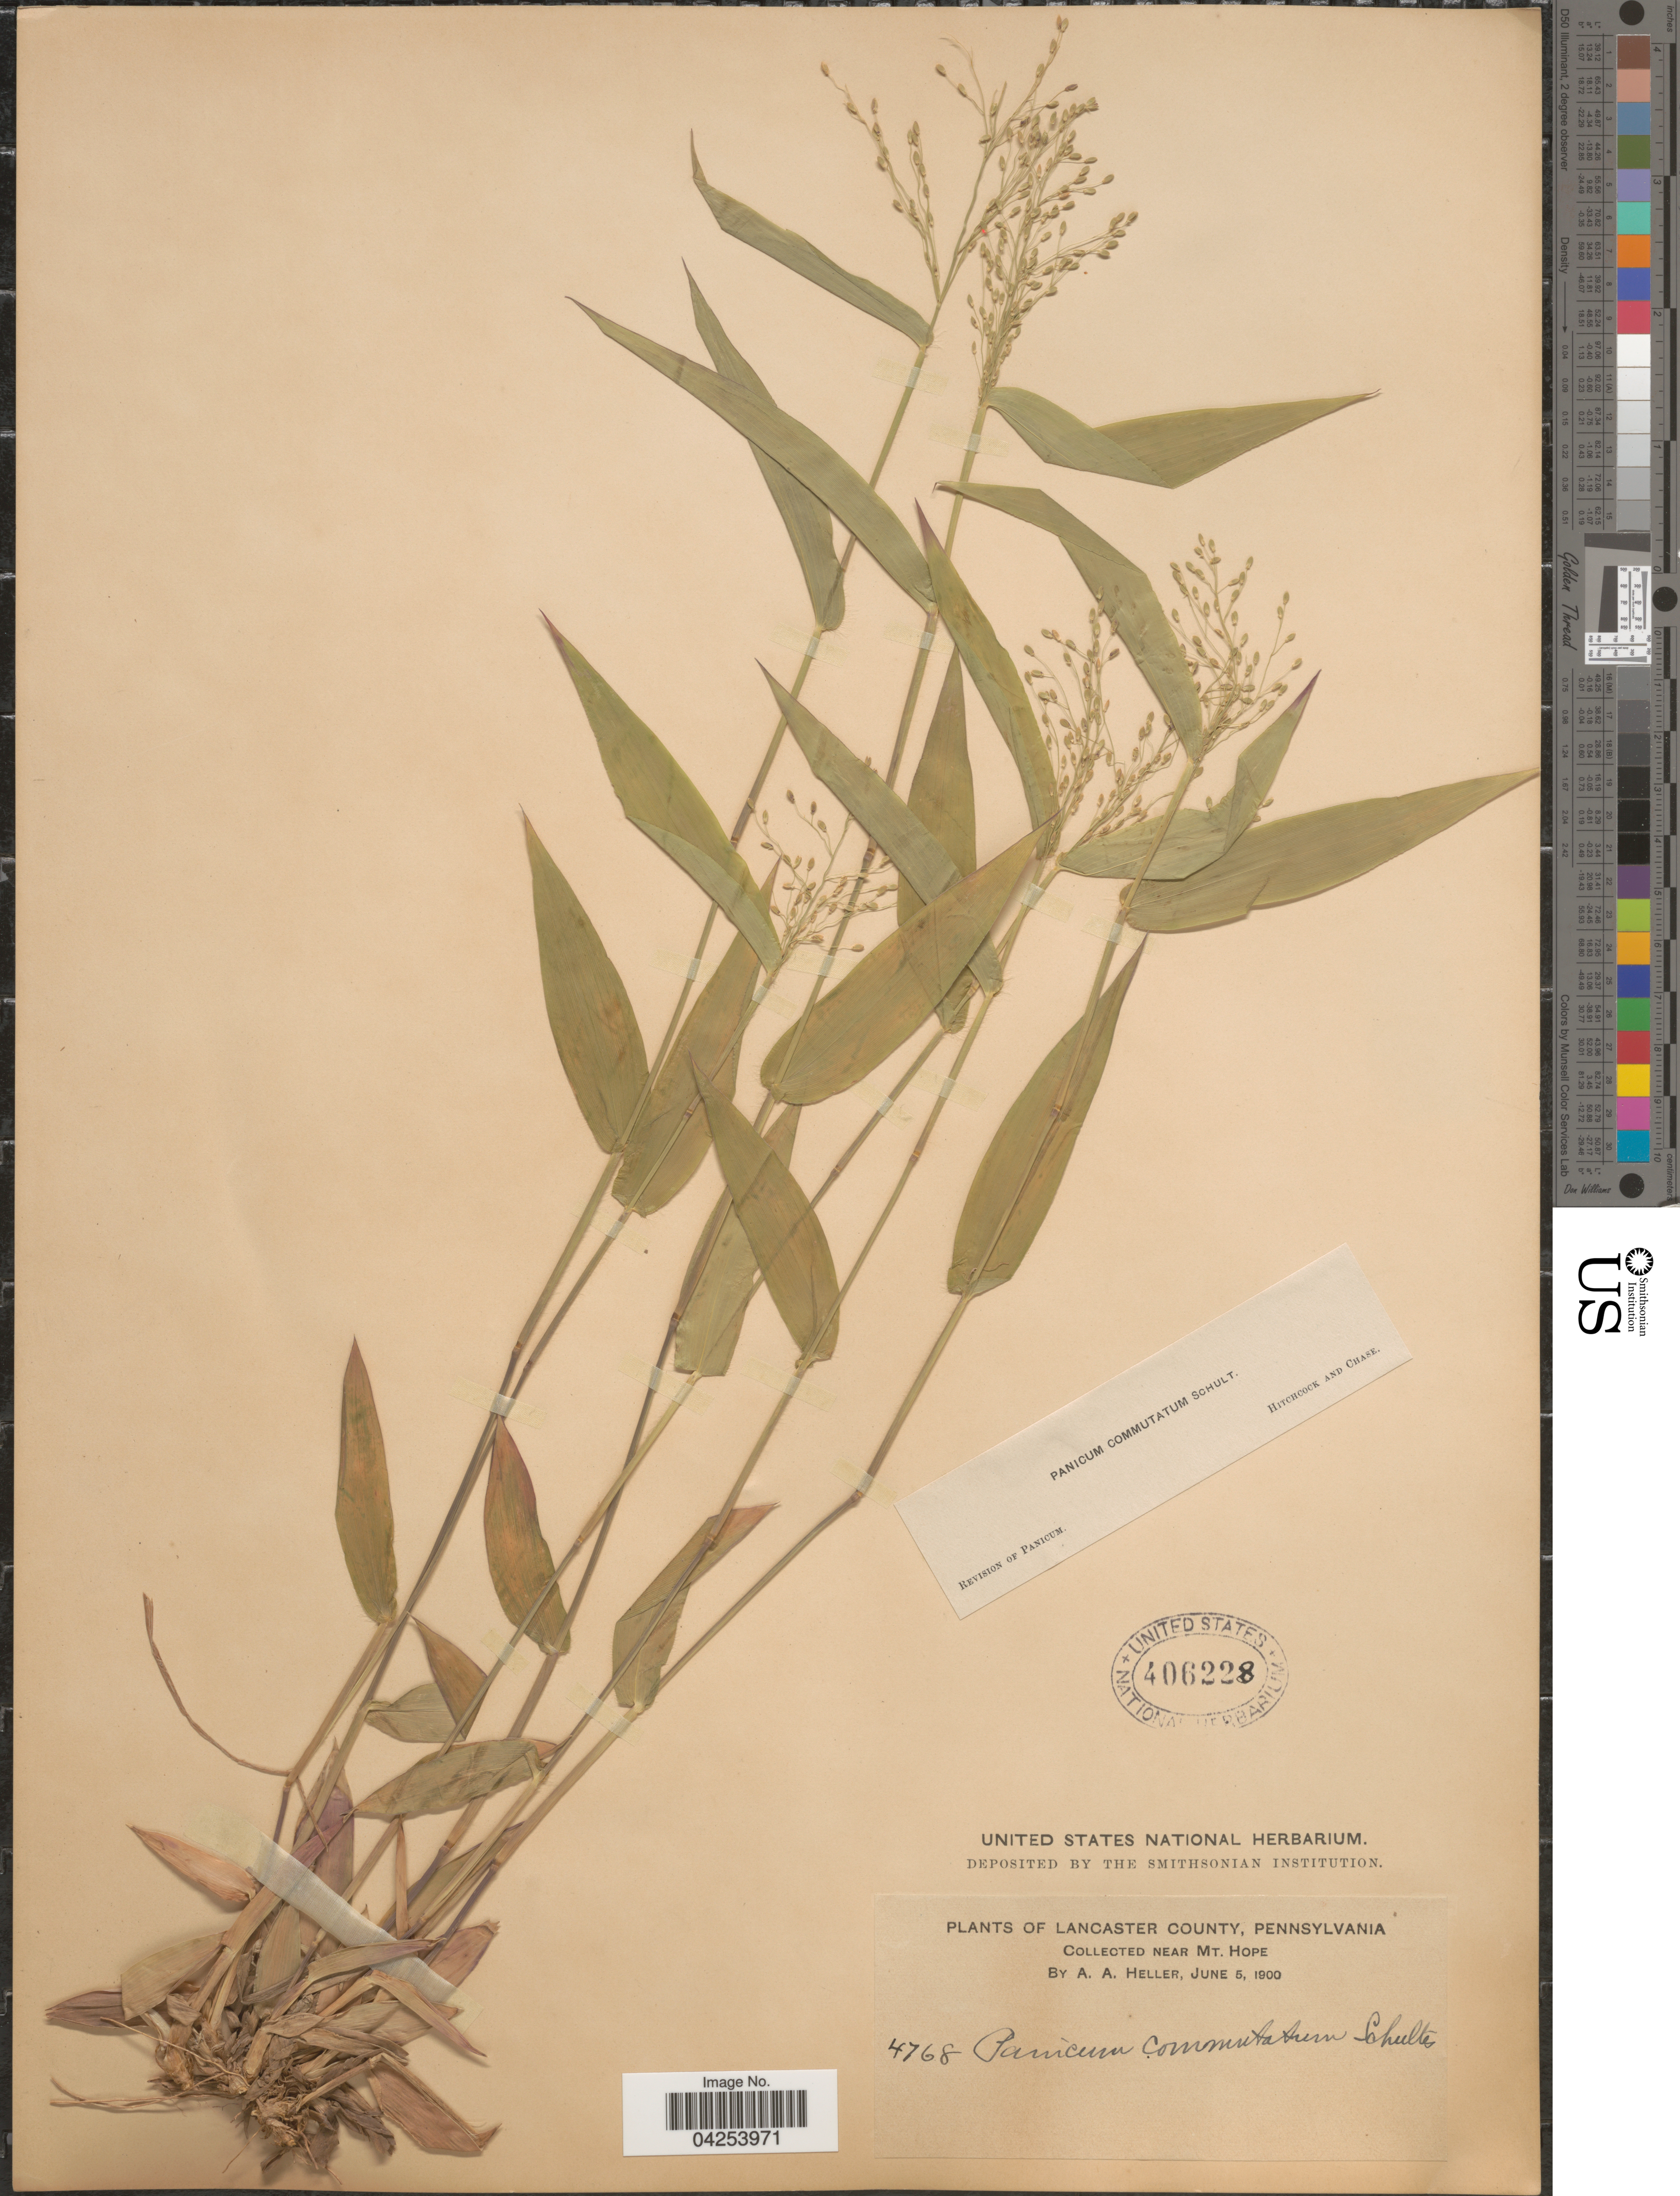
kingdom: Plantae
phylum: Tracheophyta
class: Liliopsida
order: Poales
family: Poaceae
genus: Dichanthelium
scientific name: Dichanthelium commutatum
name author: (Schult.) Gould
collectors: A. A. Heller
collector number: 4768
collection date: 1900-06-05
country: United States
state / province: Pennsylvania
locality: Lancaster County. Near Mt. Hope.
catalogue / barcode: US 406228